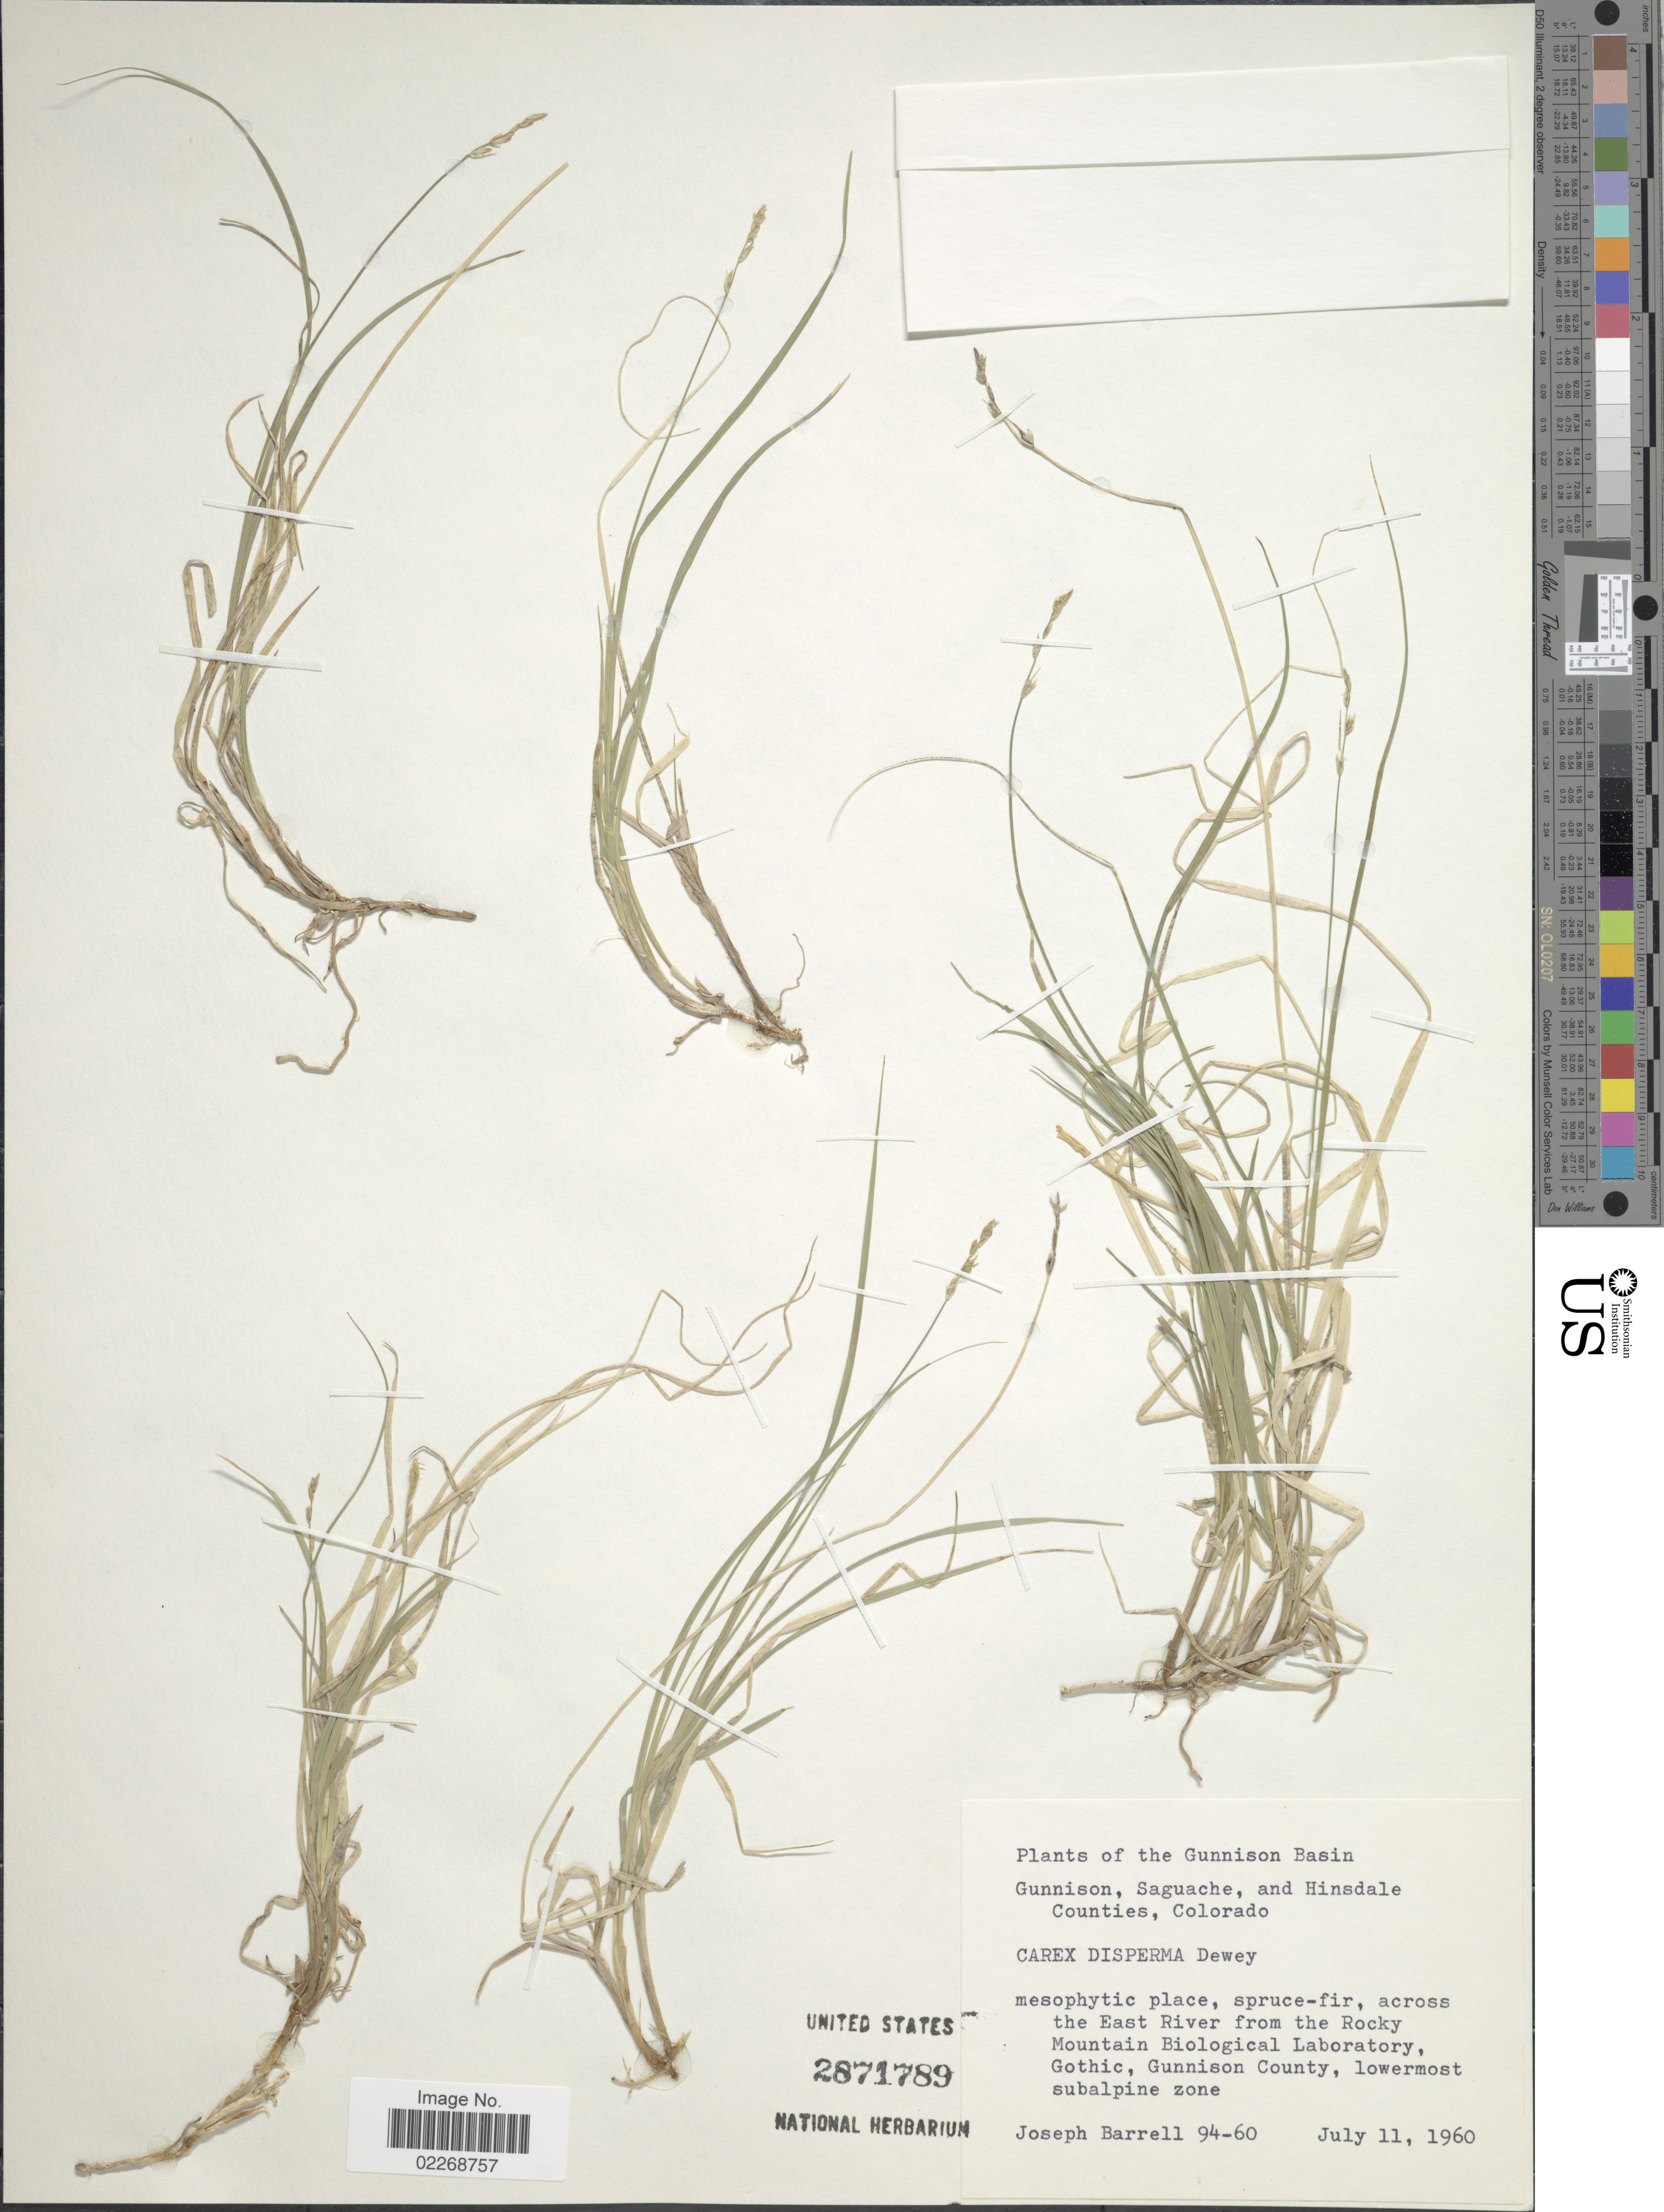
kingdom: Plantae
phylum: Tracheophyta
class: Liliopsida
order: Poales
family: Cyperaceae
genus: Carex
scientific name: Carex disperma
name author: Dewey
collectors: J. Barrell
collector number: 94-60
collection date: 1960-07-11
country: United States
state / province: Colorado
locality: Gunnison Basin. Gunnison, Saguache, and Hinsdale Counties. Across the East River from the Rocky Mountain Biological Laboratory, Gothic, Gunnison County, lowermost subalpine zone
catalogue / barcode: US 2871789